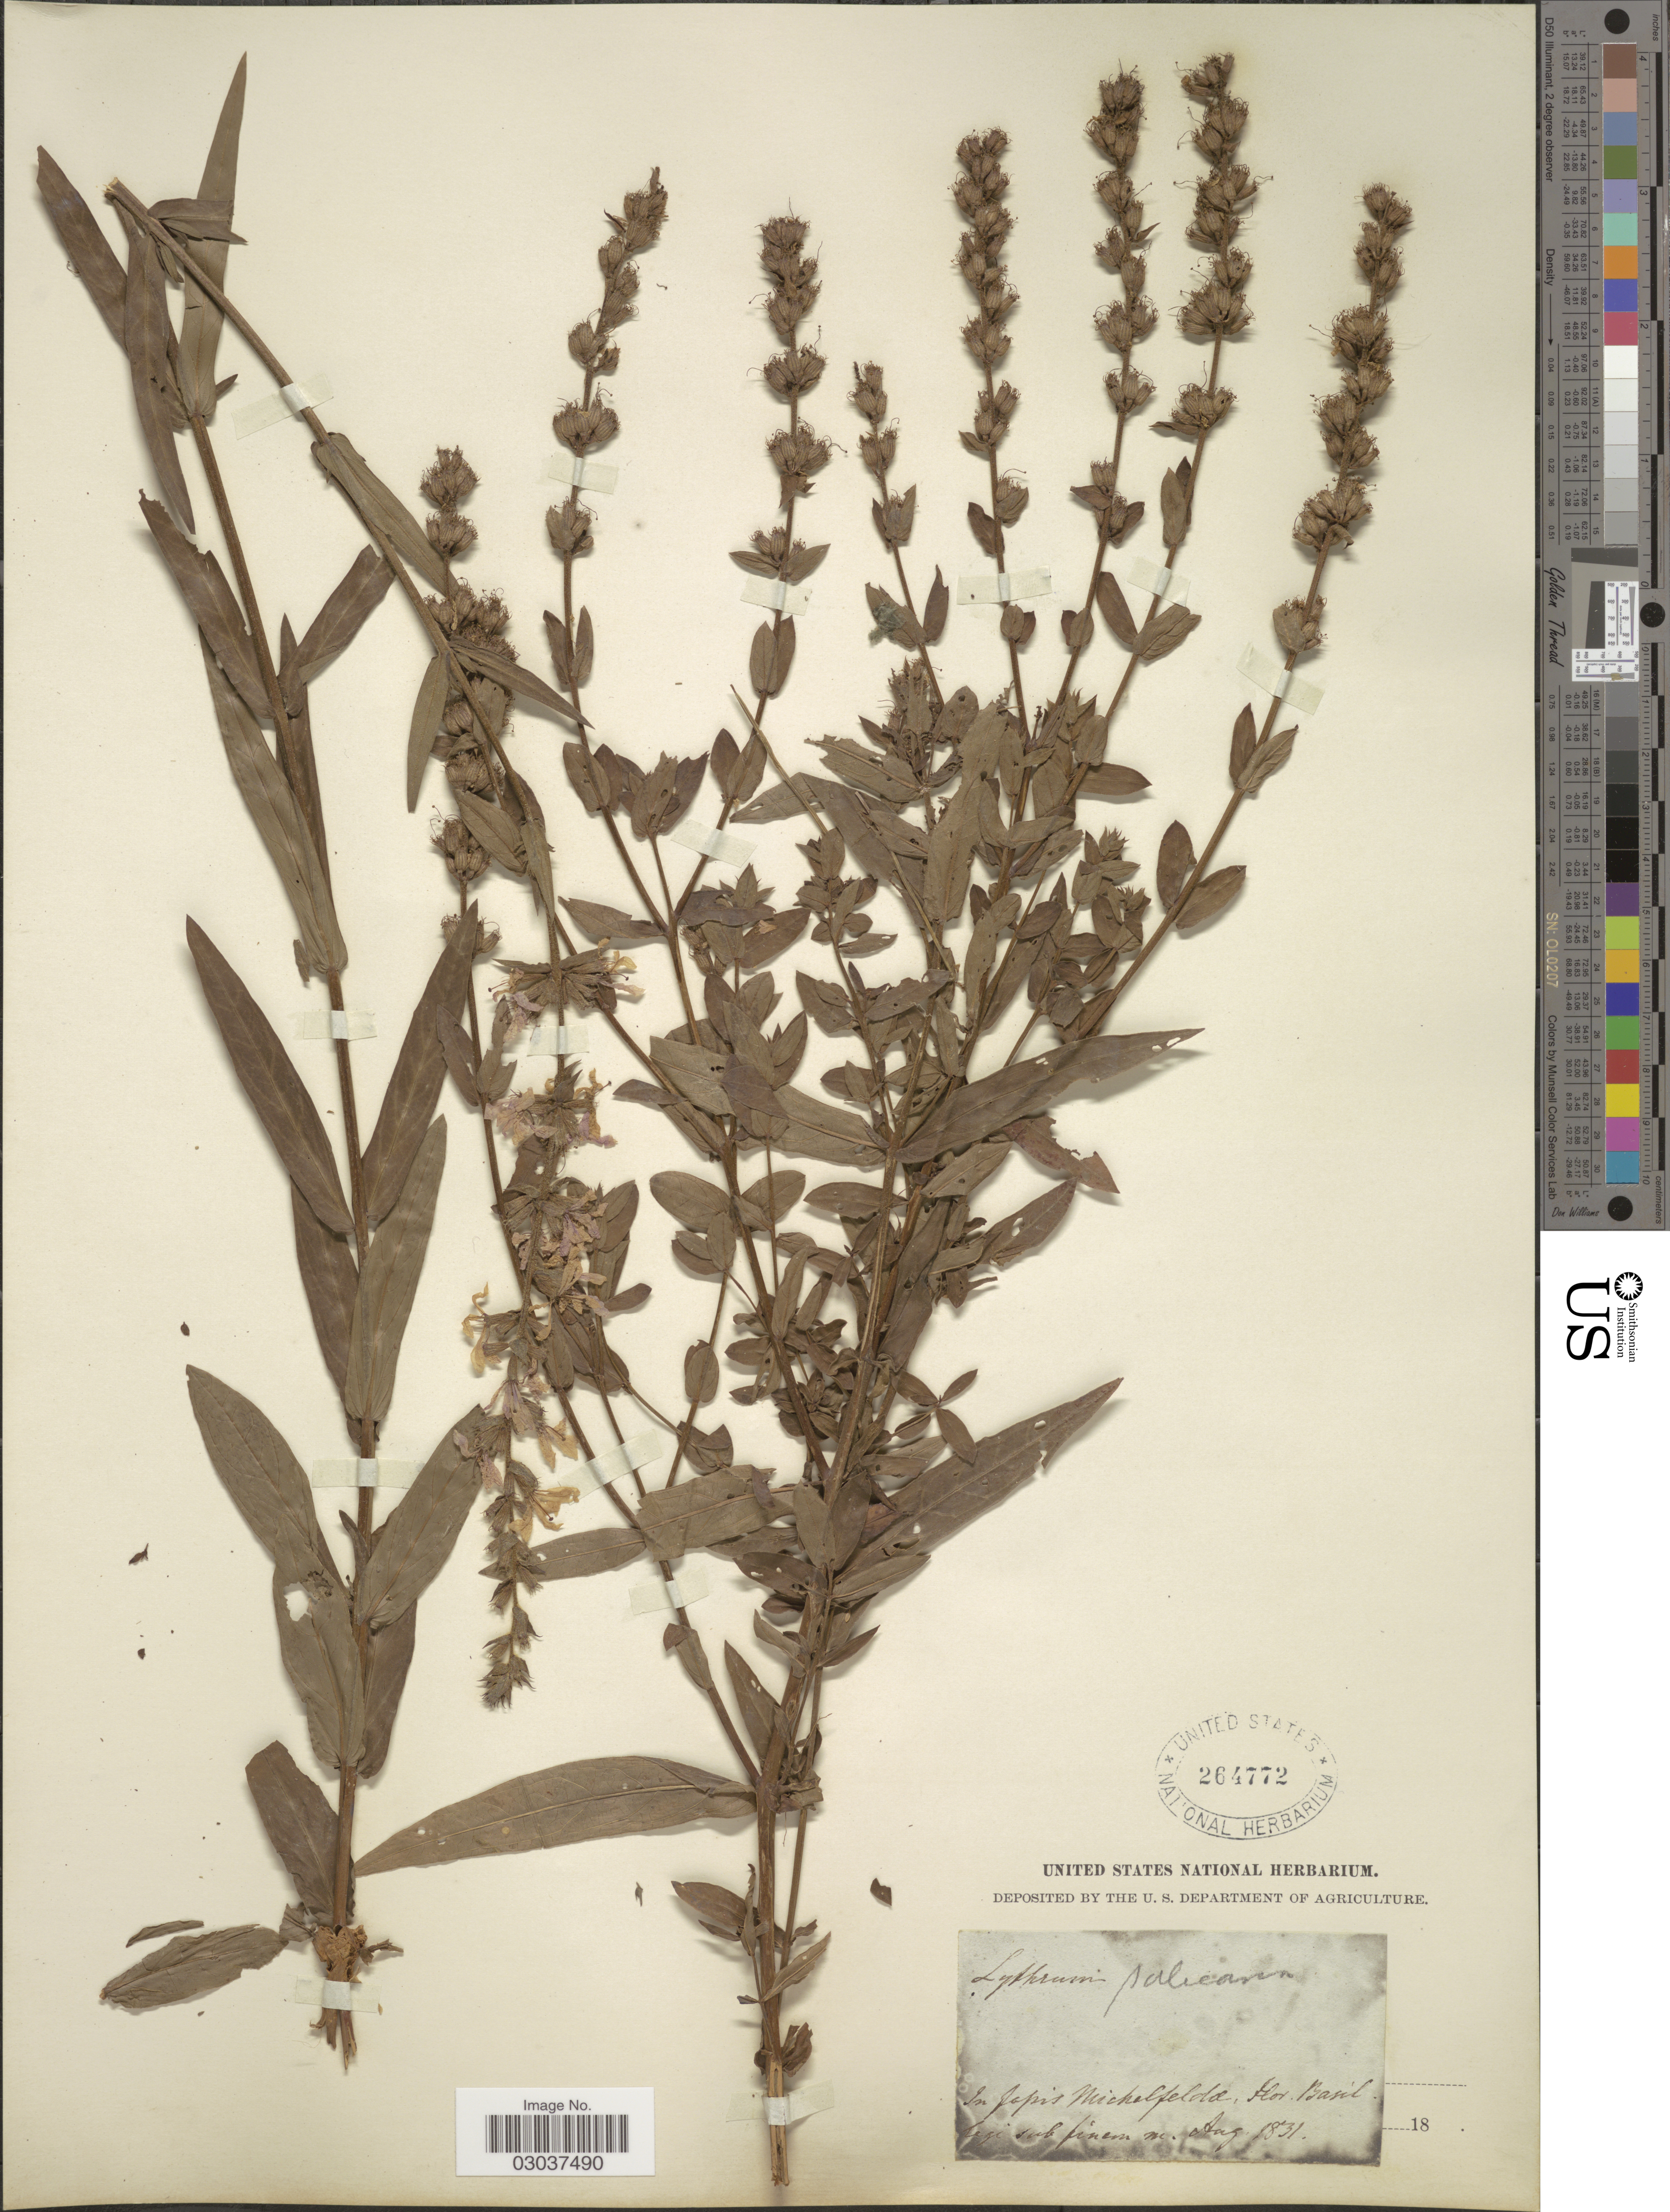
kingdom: Plantae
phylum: Tracheophyta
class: Magnoliopsida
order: Myrtales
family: Lythraceae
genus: Lythrum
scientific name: Lythrum sp.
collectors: ex herb. United States National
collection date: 1831-08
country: Germany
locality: In popis Michelfeldae. Basil. [interpreted]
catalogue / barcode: US 264772